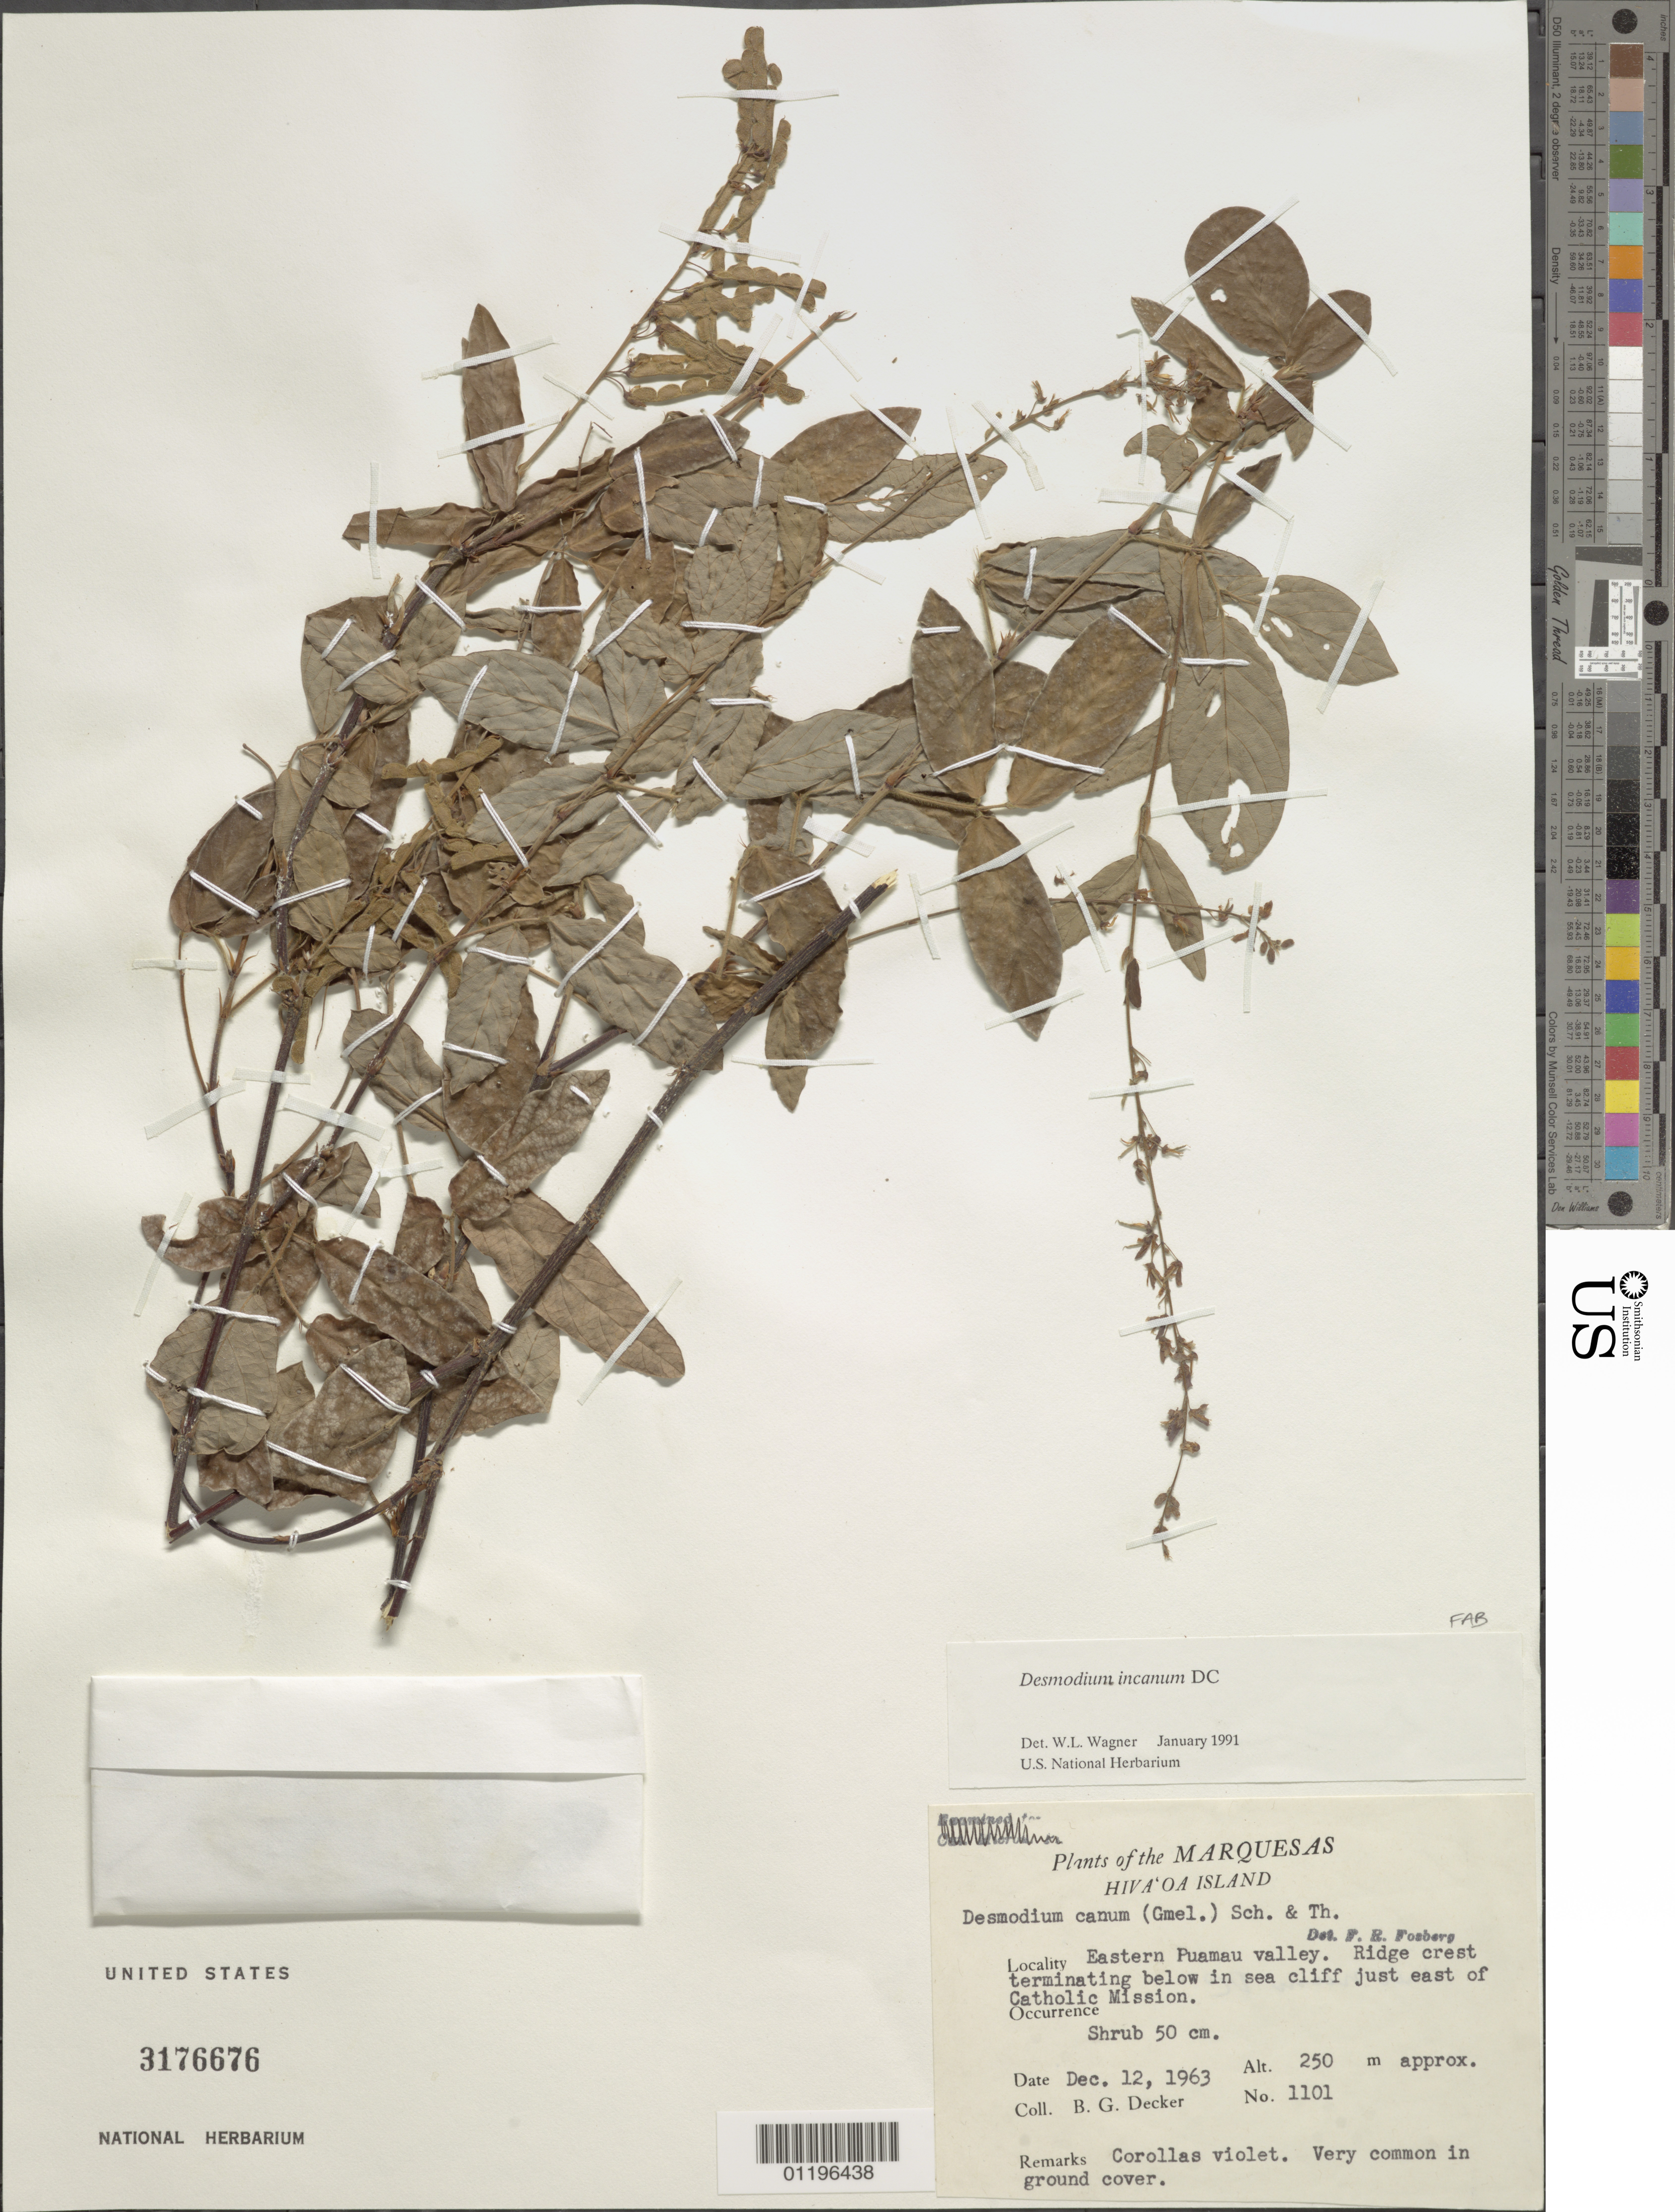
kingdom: Plantae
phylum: Tracheophyta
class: Magnoliopsida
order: Fabales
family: Fabaceae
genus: Desmodium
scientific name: Desmodium incanum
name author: (Sw.) DC.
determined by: Wagner, W. L., (BOT), Smithsonian Institution - National Museum of Natural History (UNITED STATES)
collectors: B. G. Decker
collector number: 1101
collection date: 1963-12-12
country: French Polynesia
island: Hiva Oa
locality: E Puamau Valley, ridge crest terminating below in sea cliff just E of Catholic Mission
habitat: Very common in ground cover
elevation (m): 250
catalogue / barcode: US 3176676